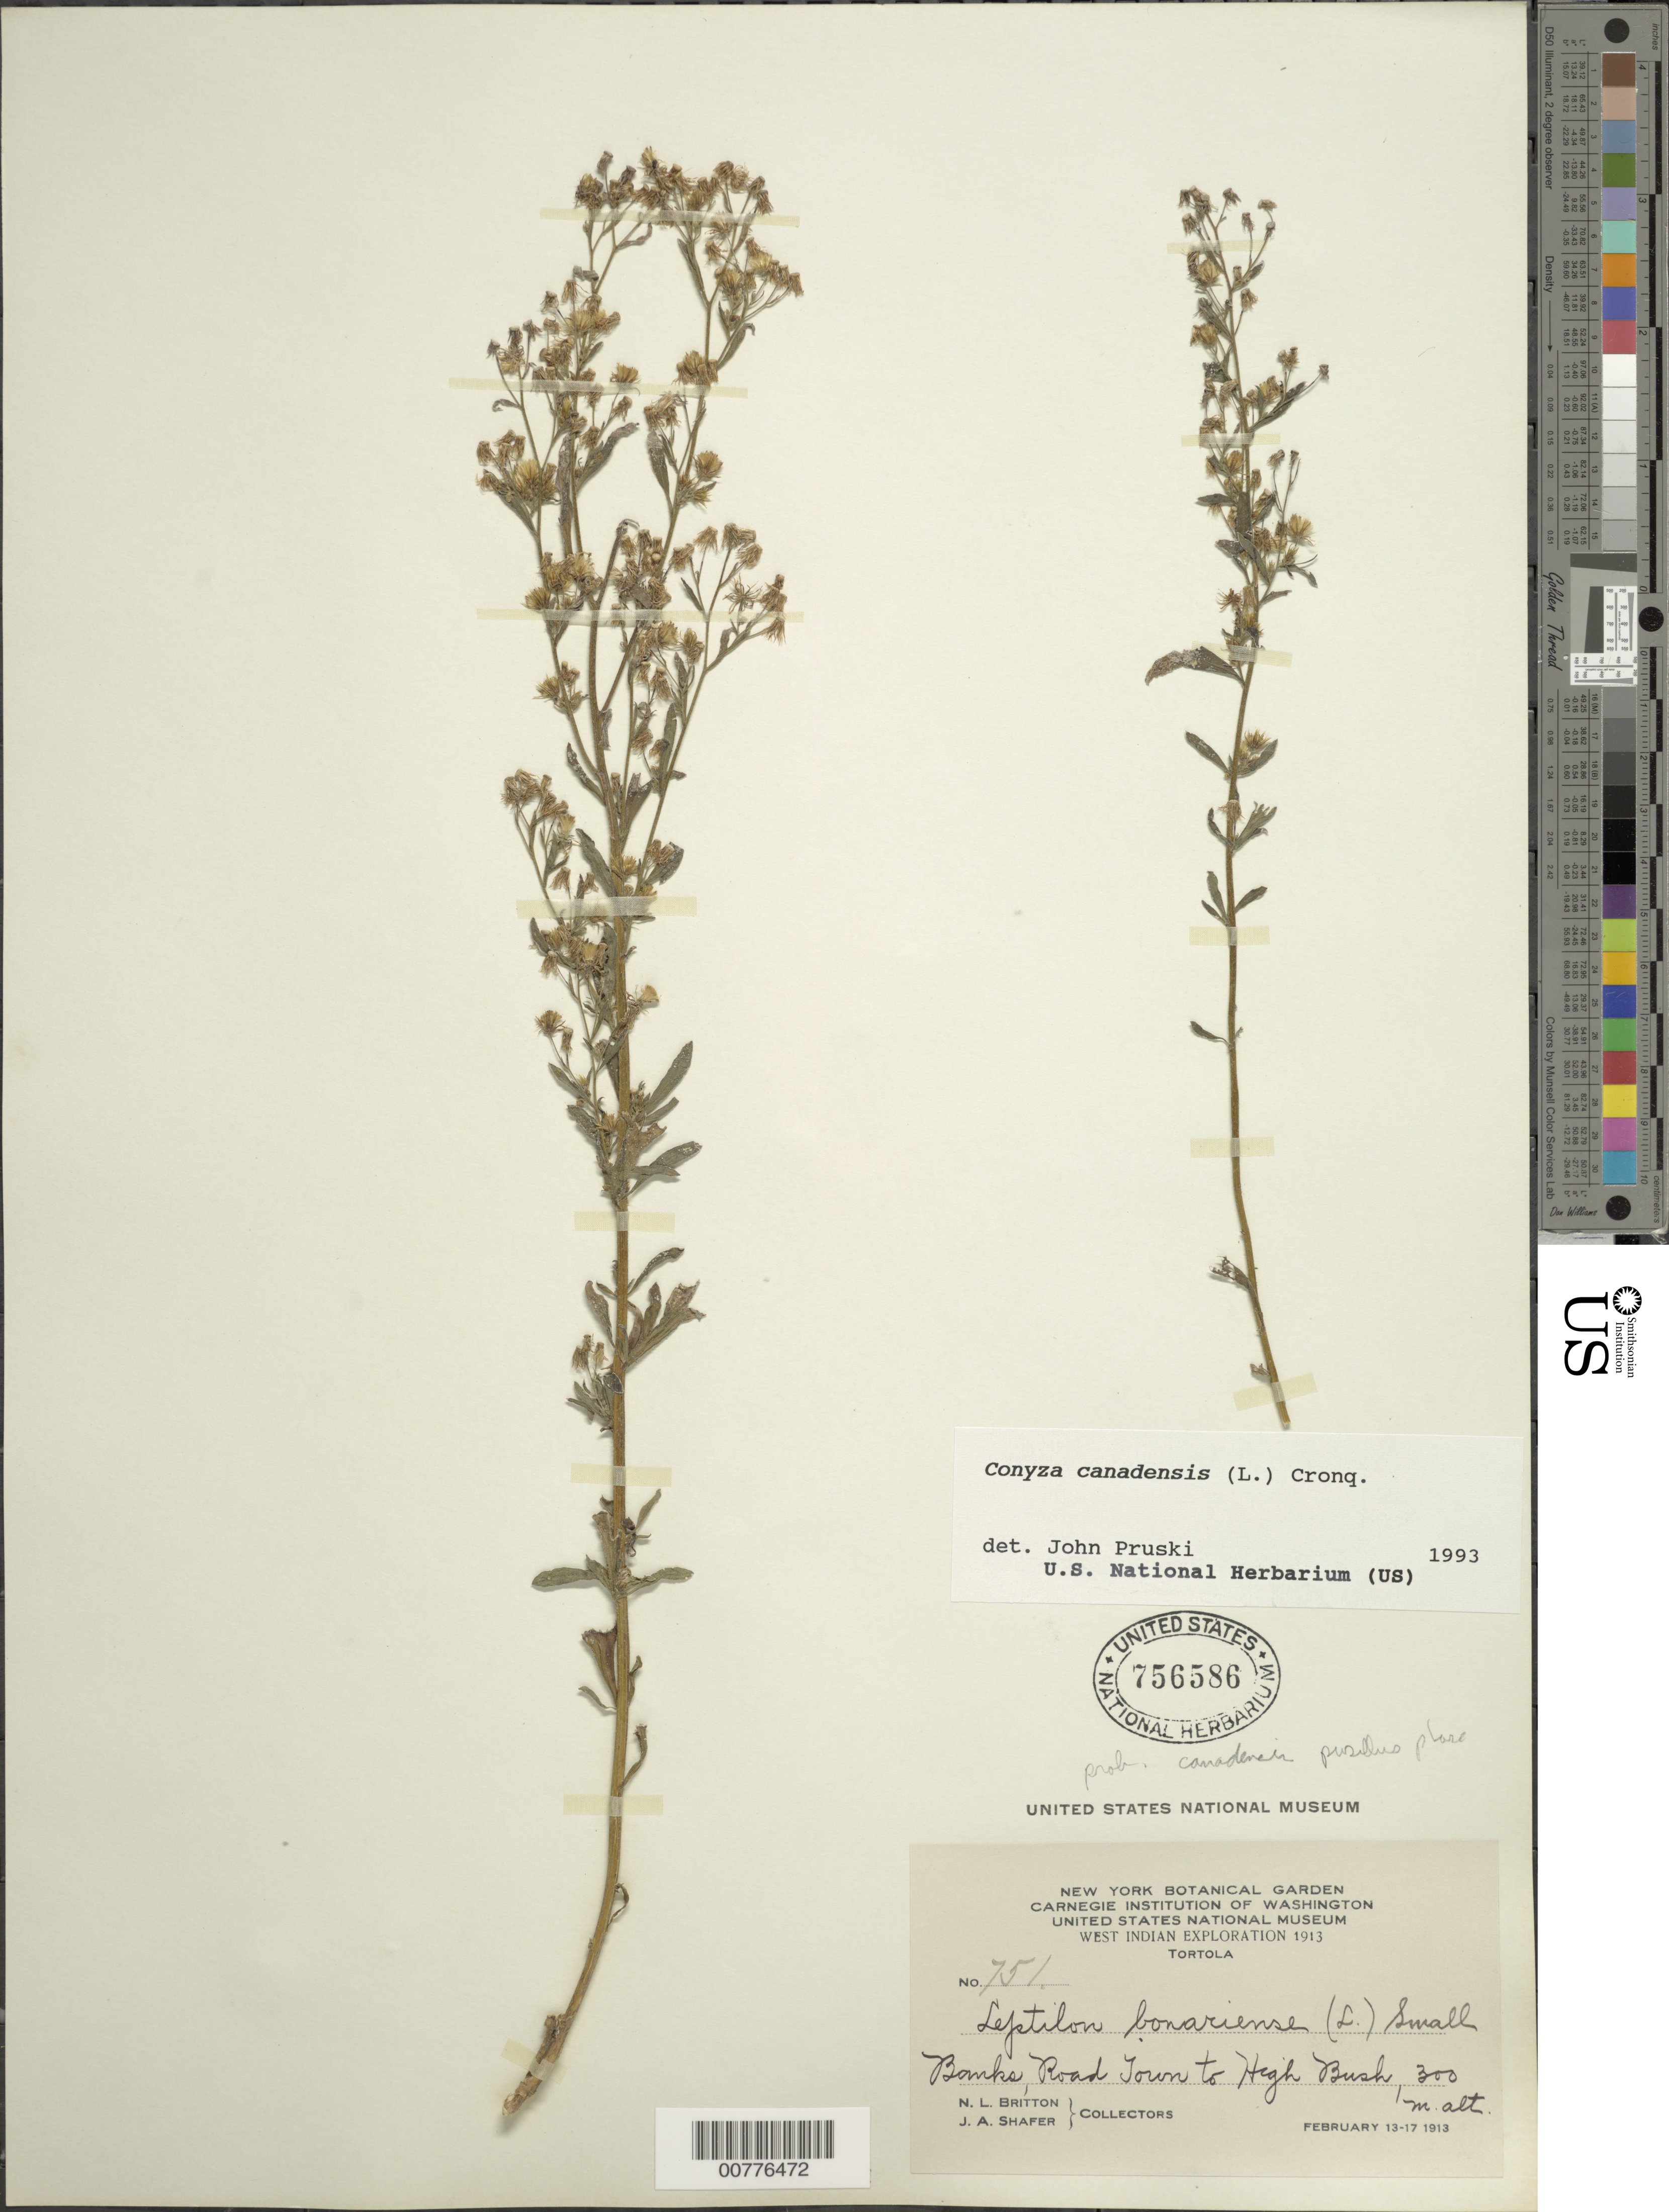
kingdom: Plantae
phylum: Tracheophyta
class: Magnoliopsida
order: Asterales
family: Asteraceae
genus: Conyza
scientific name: Conyza canadensis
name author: (L.) Cronq.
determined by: Pruski, J. F.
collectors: N. Britton & J. A. Shafer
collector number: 751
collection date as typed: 13 Feb 1913 to 17 Feb 1913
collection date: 1913-02-13/1913-02-17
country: British Virgin Islands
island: Tortola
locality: Banks, Roadtown to High Bush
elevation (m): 300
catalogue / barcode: US 756586